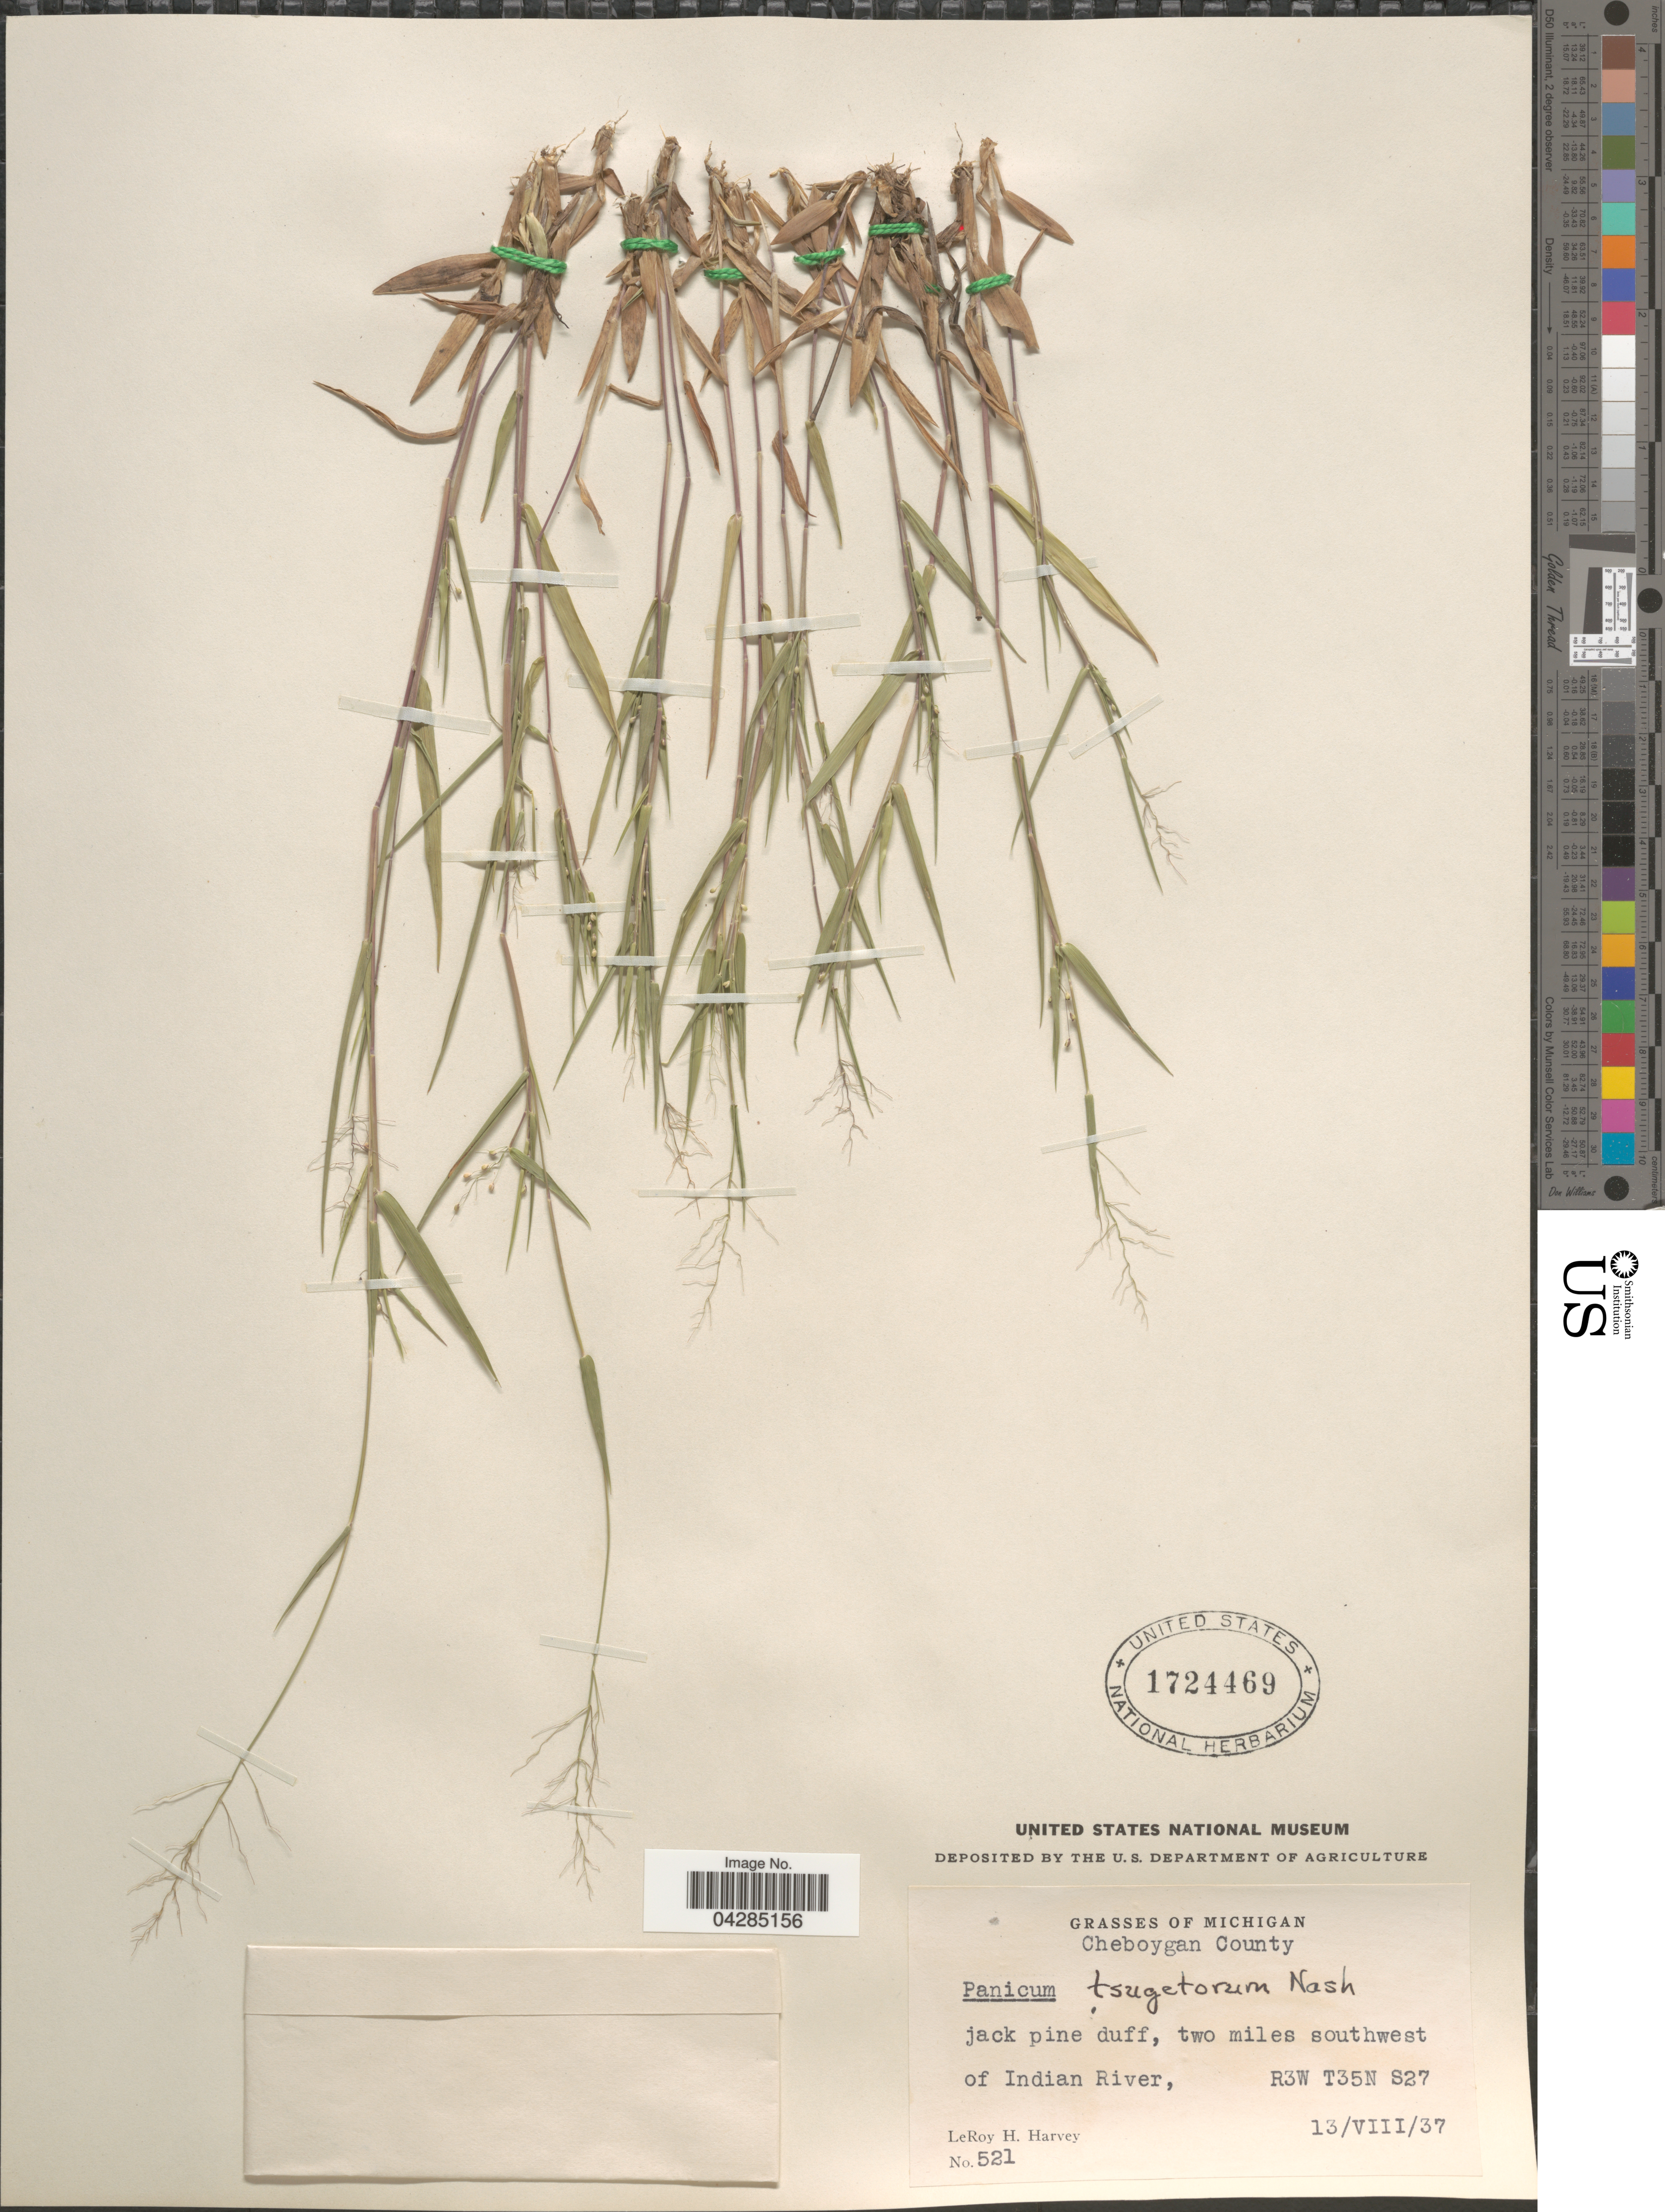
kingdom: Plantae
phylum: Tracheophyta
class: Liliopsida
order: Poales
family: Poaceae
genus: Dichanthelium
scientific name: Dichanthelium portoricense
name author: (Desv. ex Ham.) B.F. Hansen & Wunderlin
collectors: L. H. Harvey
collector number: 521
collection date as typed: Transcribed d/m/y: 13/8/37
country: United States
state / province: Michigan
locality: Cheboygan County. Two miles southwest of Indian River, R3W T35N S27.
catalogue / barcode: US 1724469